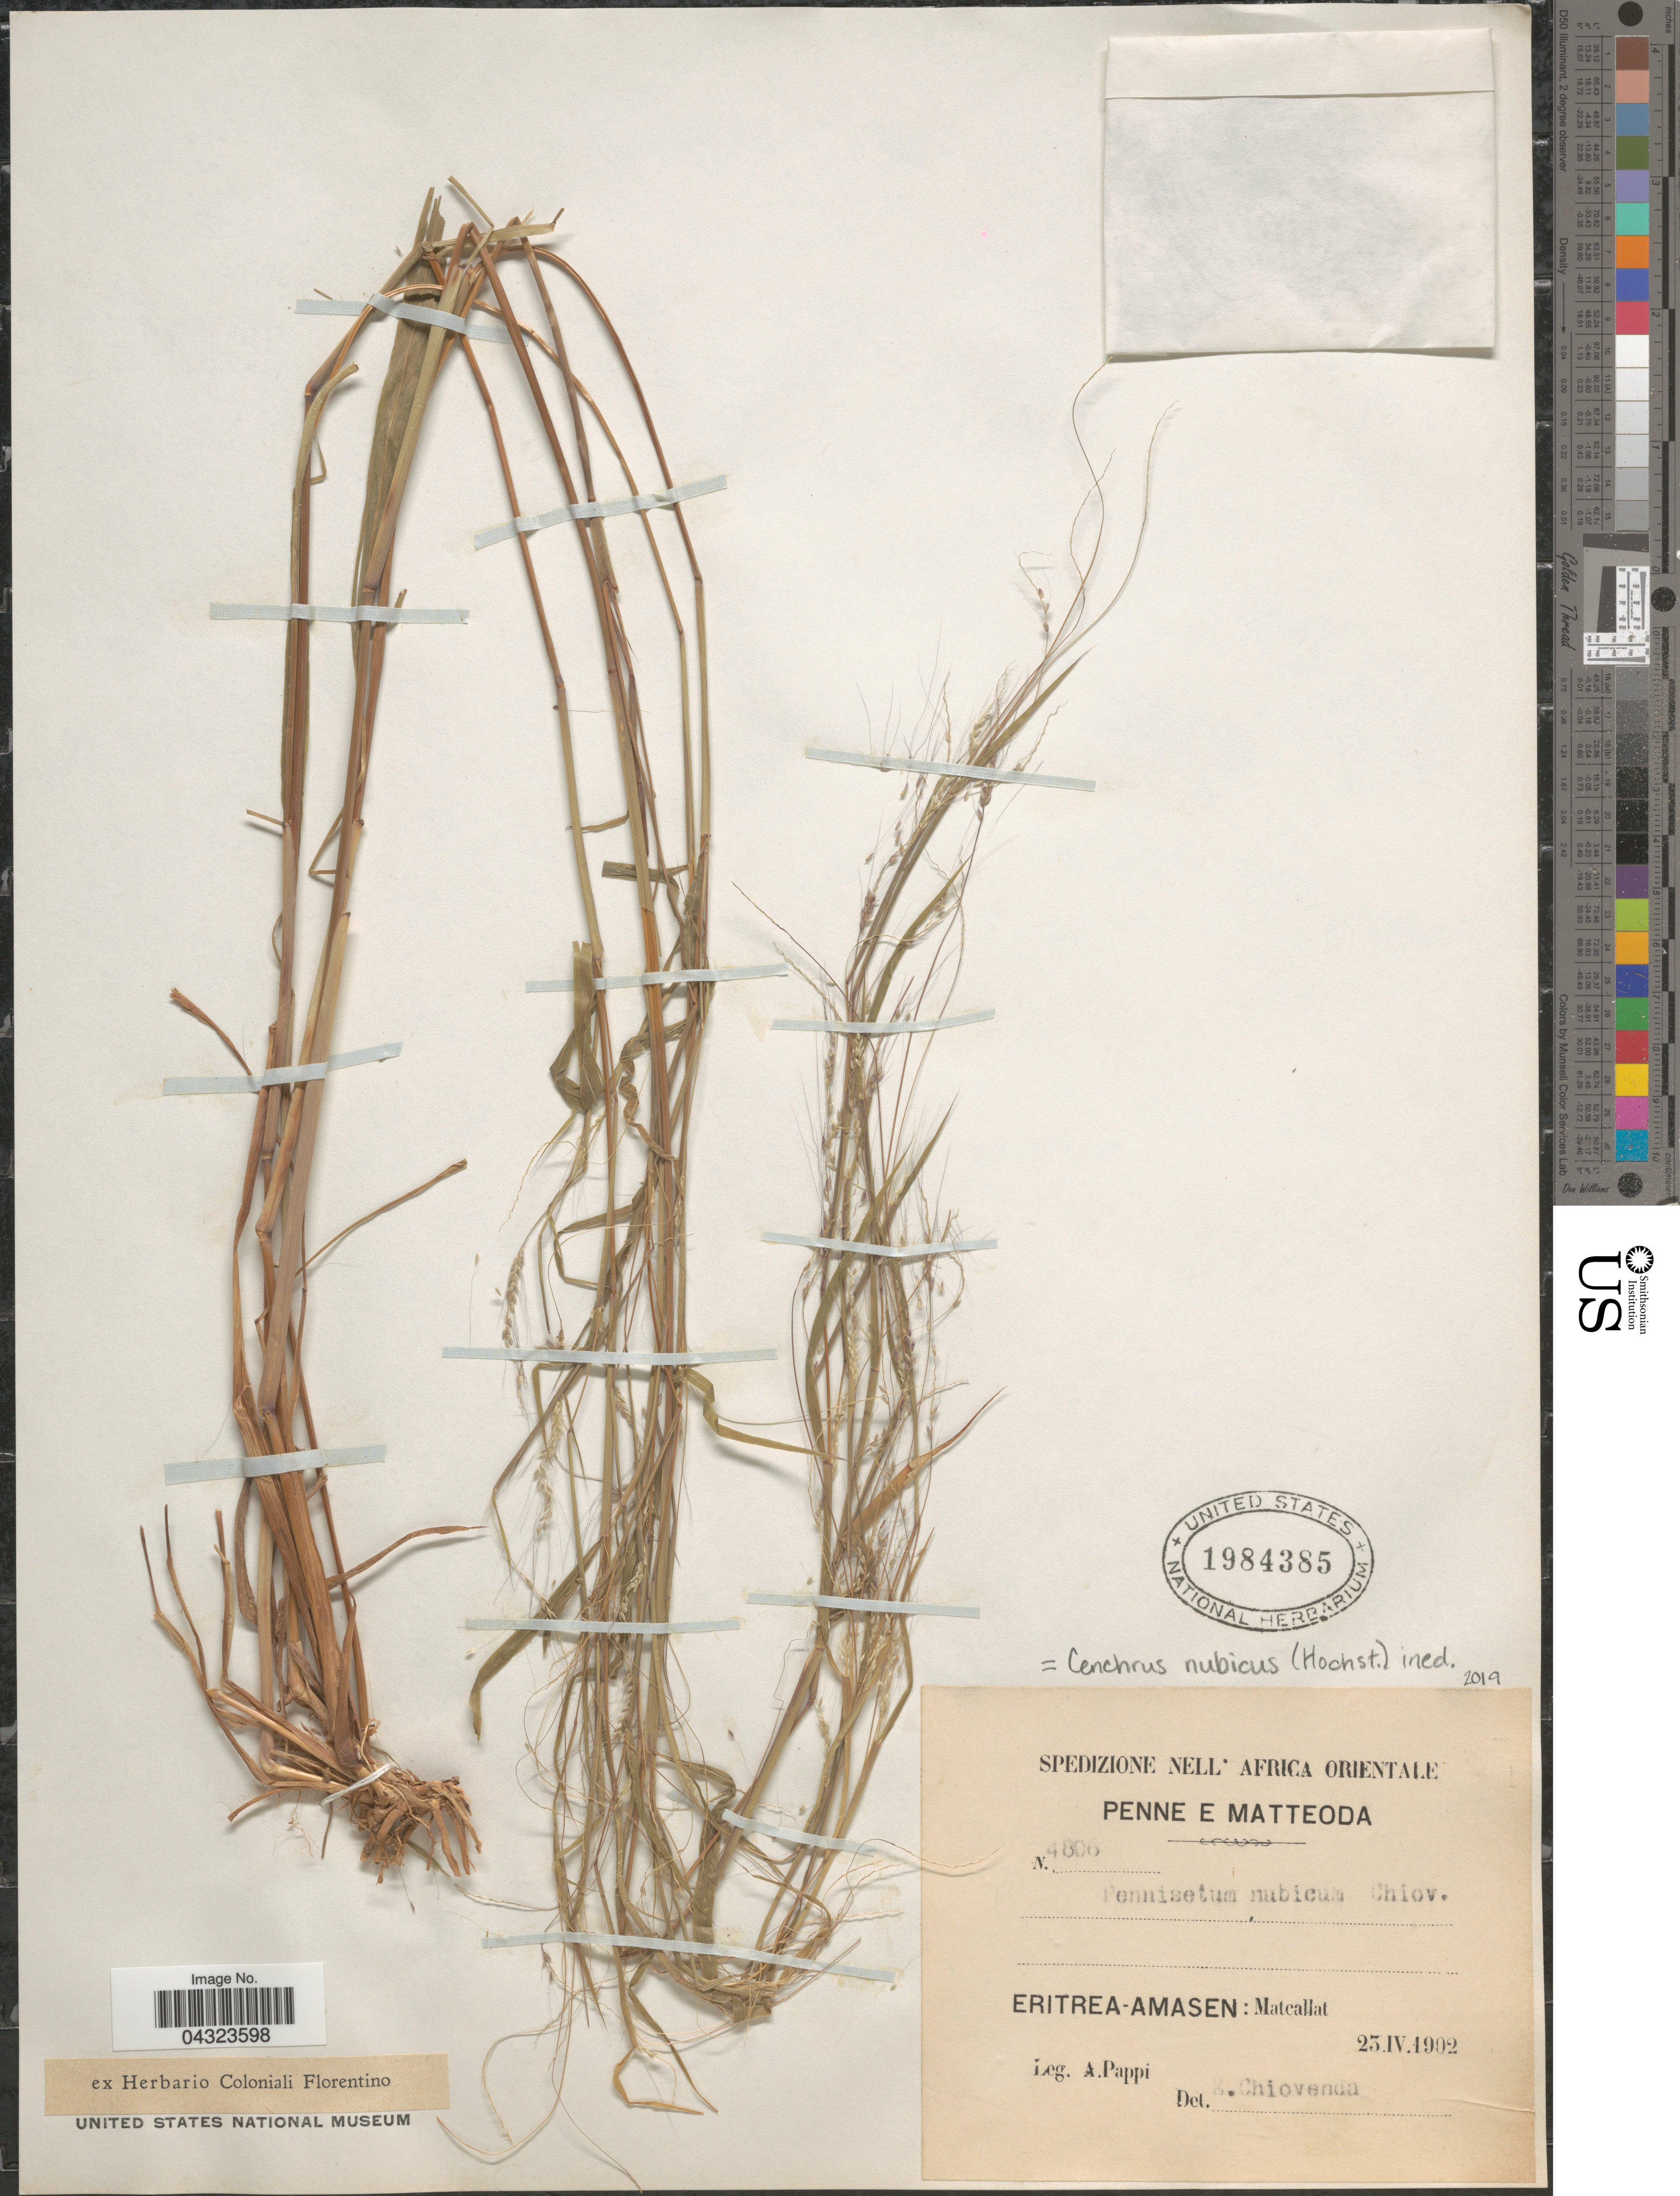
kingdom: Plantae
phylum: Tracheophyta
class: Liliopsida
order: Poales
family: Poaceae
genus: Cenchrus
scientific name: Cenchrus nubicus (Hochst.) ined. PRP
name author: (Hochst.)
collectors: A. Pappi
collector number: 4806*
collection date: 1902-04-23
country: Eritrea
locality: Africa Orientale. Amasen: Matcallat.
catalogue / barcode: US 1984385